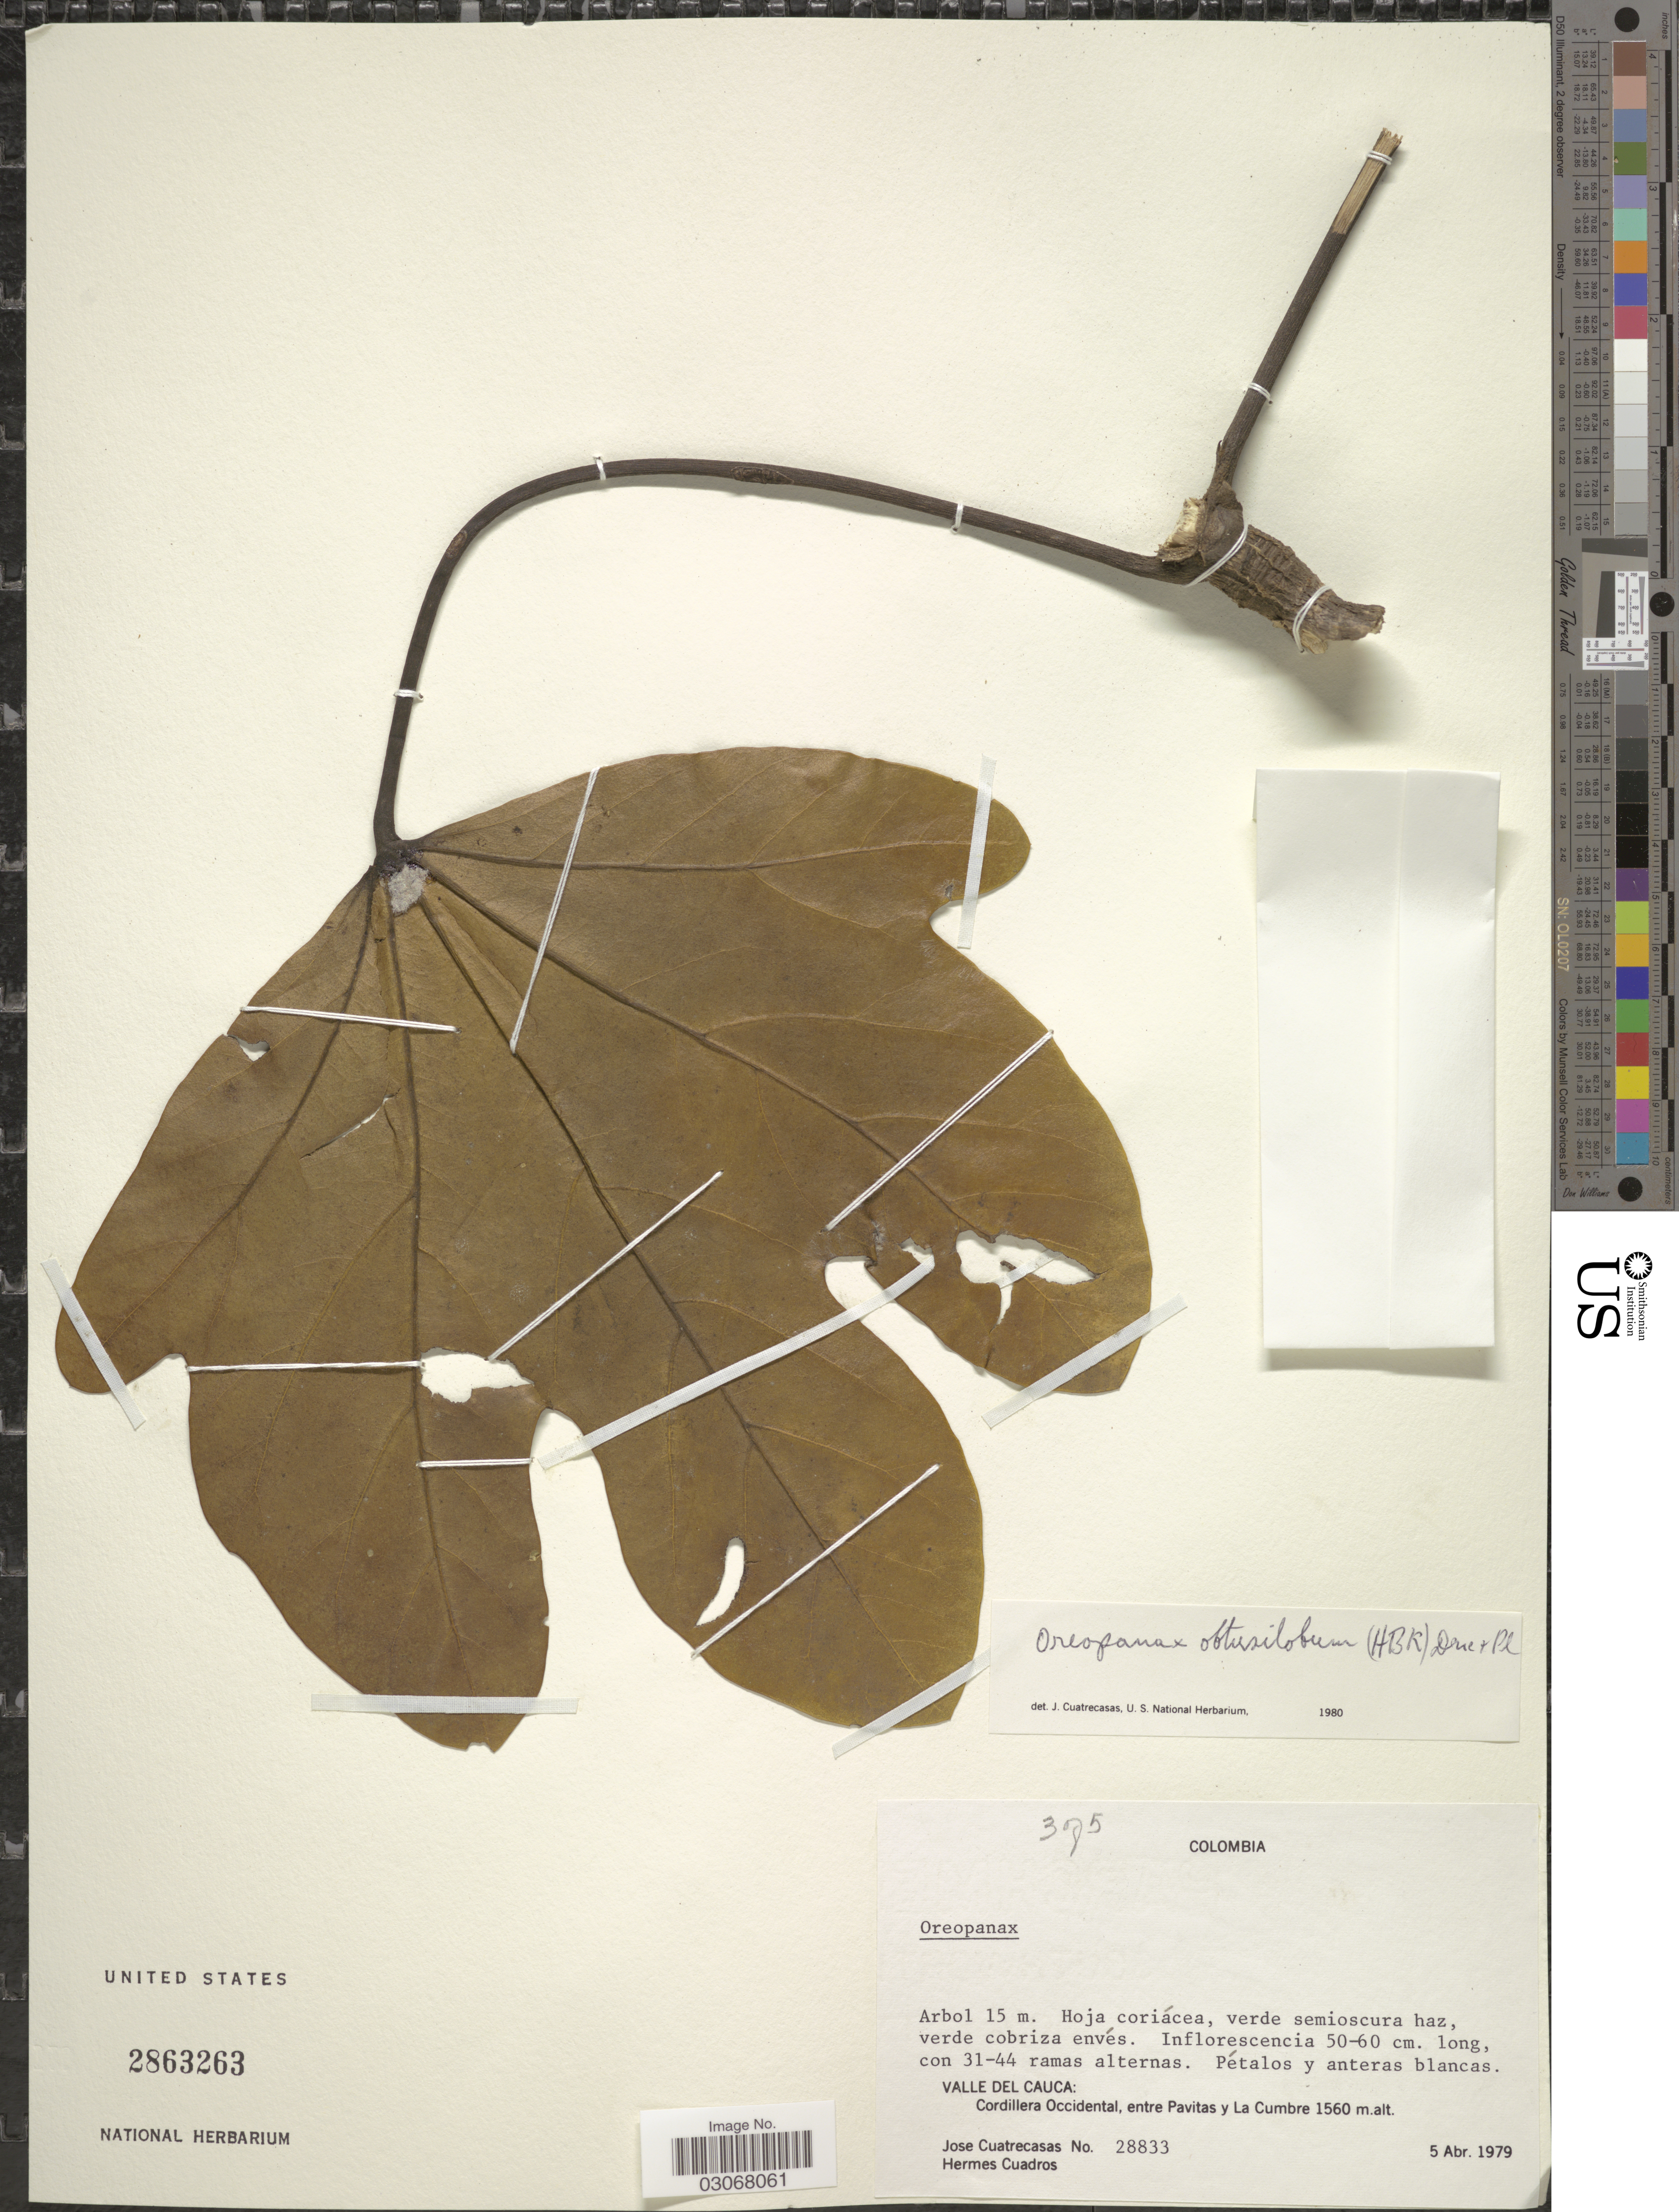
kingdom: Plantae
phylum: Tracheophyta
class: Magnoliopsida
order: Apiales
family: Araliaceae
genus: Oreopanax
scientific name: Oreopanax obtusilobus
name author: (Willd. ex Schult.) Decne. & Planch.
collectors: J. Cuatrecasas & H. Cuadros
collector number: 28833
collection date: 1979-04-05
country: Colombia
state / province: Valle del Cauca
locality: Valle del Cauca: Cordillera Occidental, entre Pavitas y La Cumbre.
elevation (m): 1560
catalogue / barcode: US 2863263